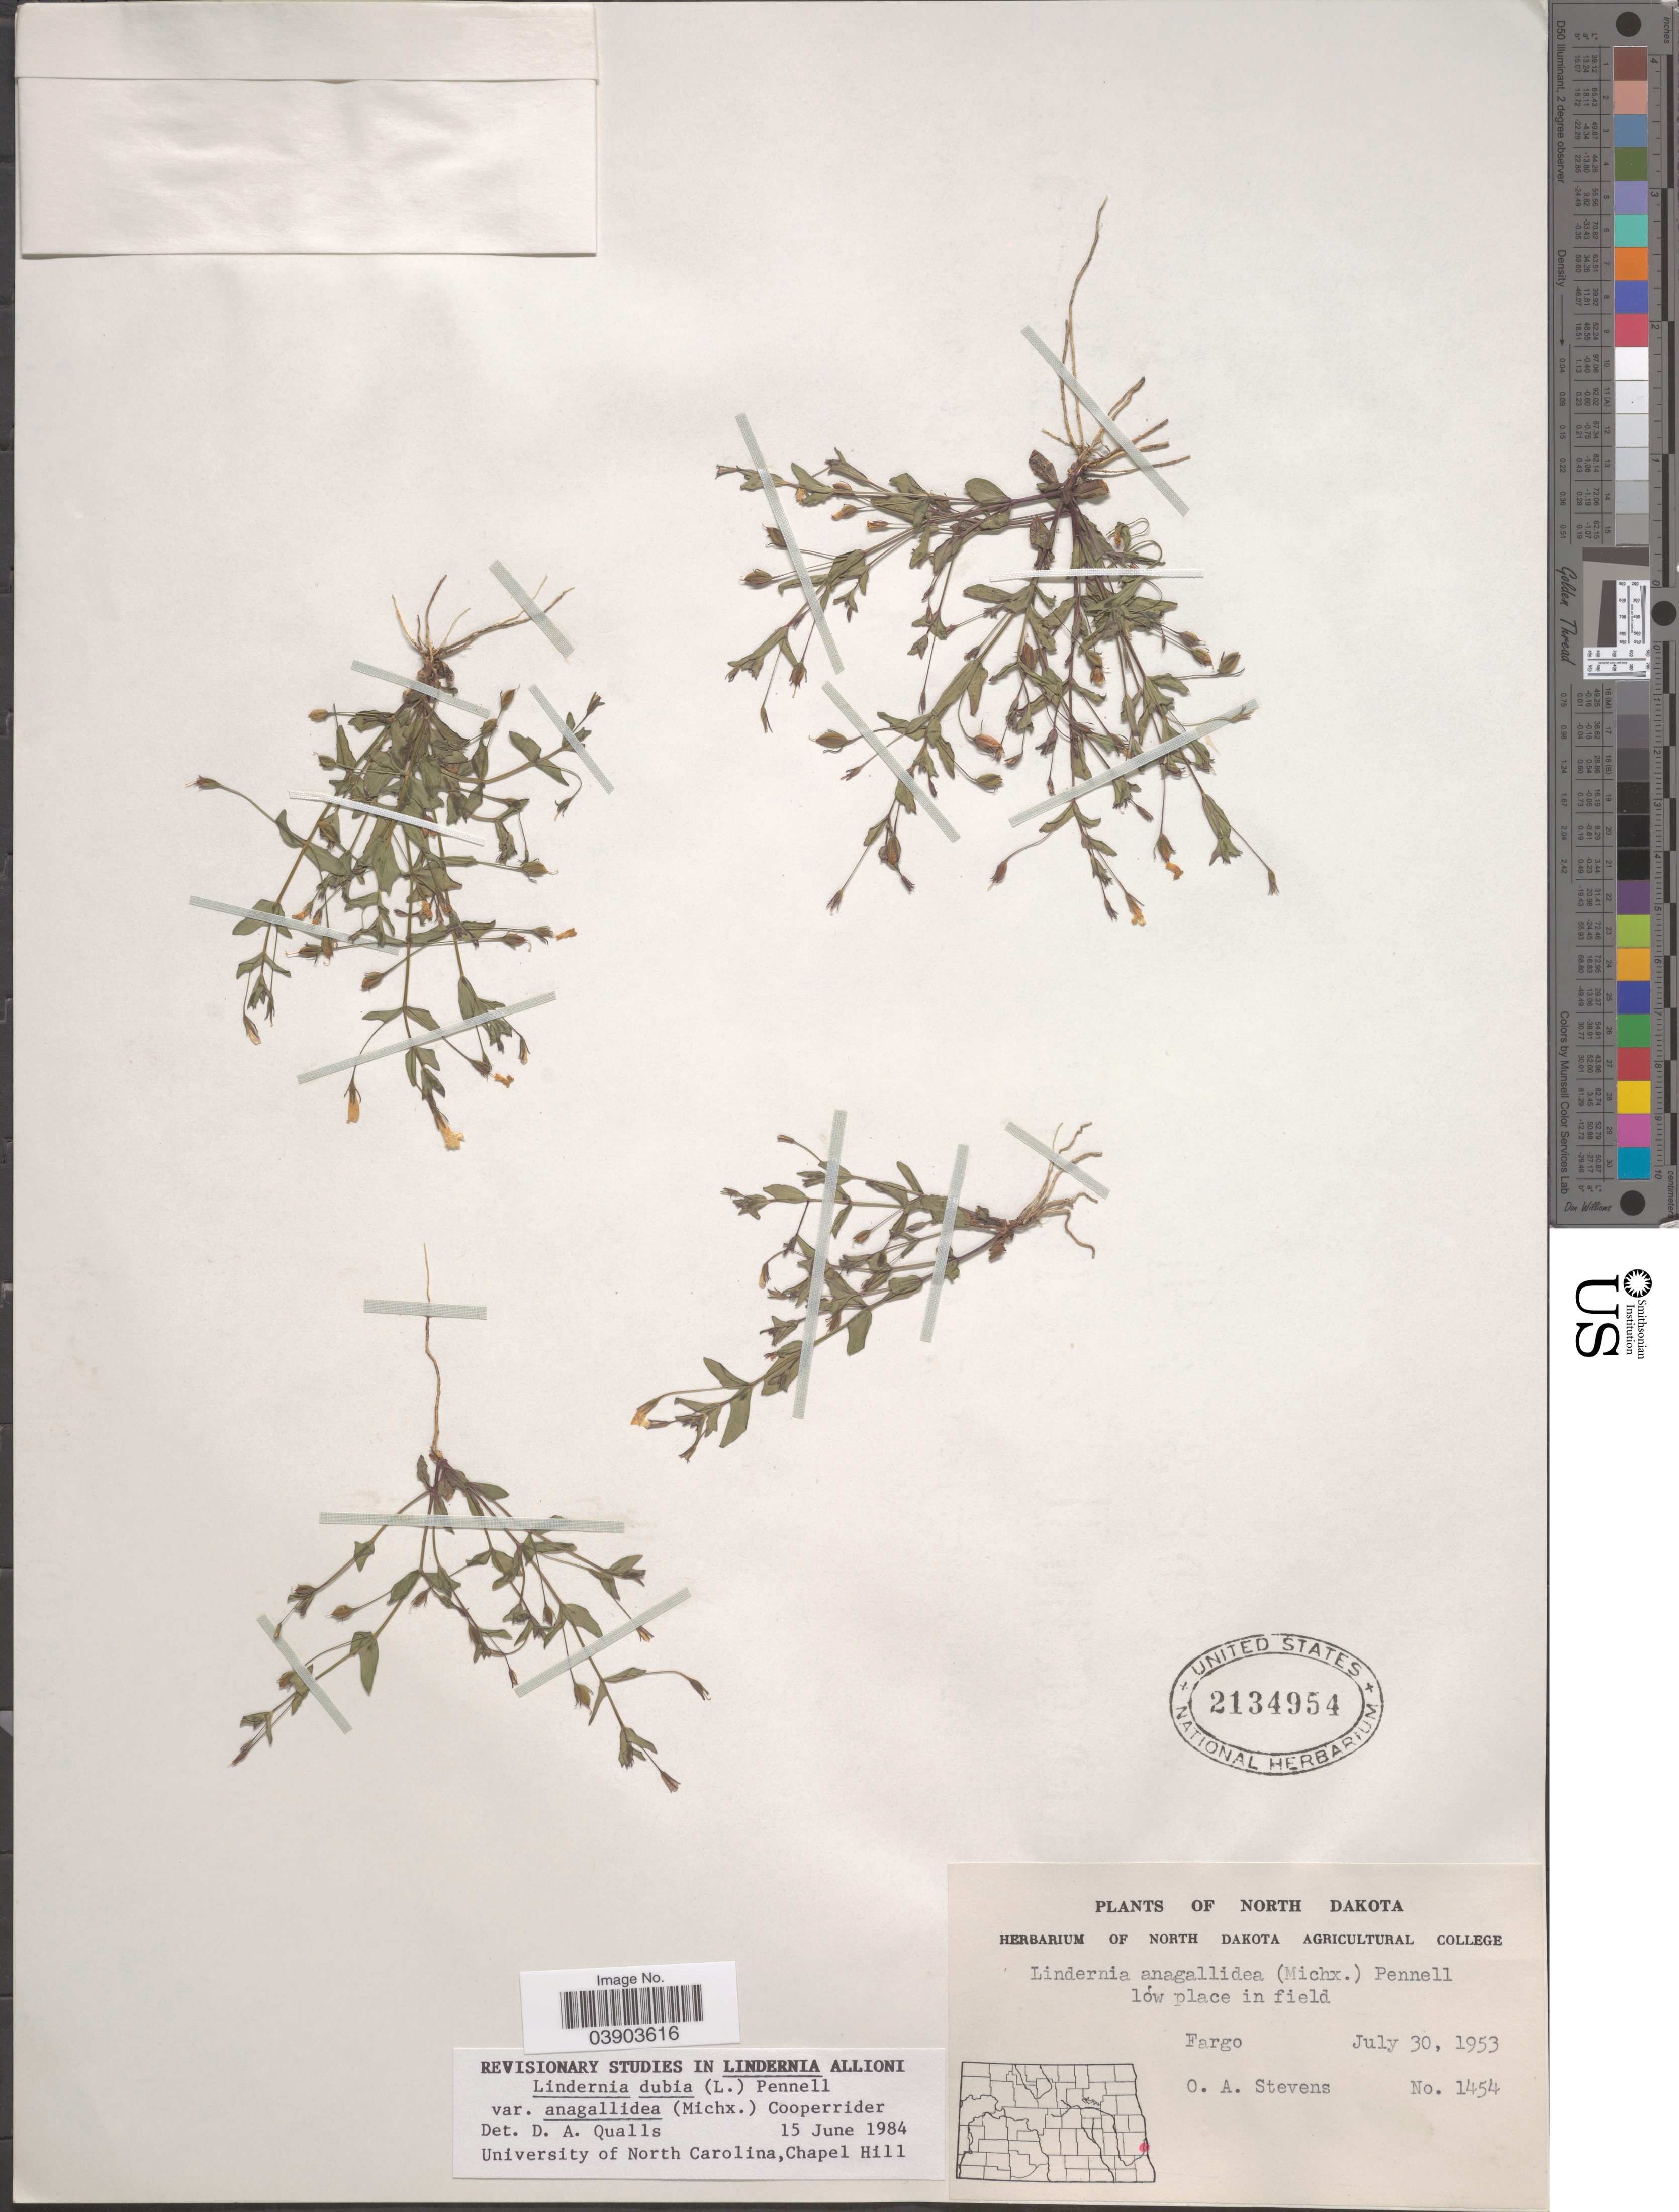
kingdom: Plantae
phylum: Tracheophyta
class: Magnoliopsida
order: Lamiales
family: Linderniaceae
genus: Lindernia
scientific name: Lindernia dubia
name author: (L.) Pennell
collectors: O. A. Stevens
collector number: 1454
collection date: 1953-07-30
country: United States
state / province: North Dakota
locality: Fargo.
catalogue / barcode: US 2134954